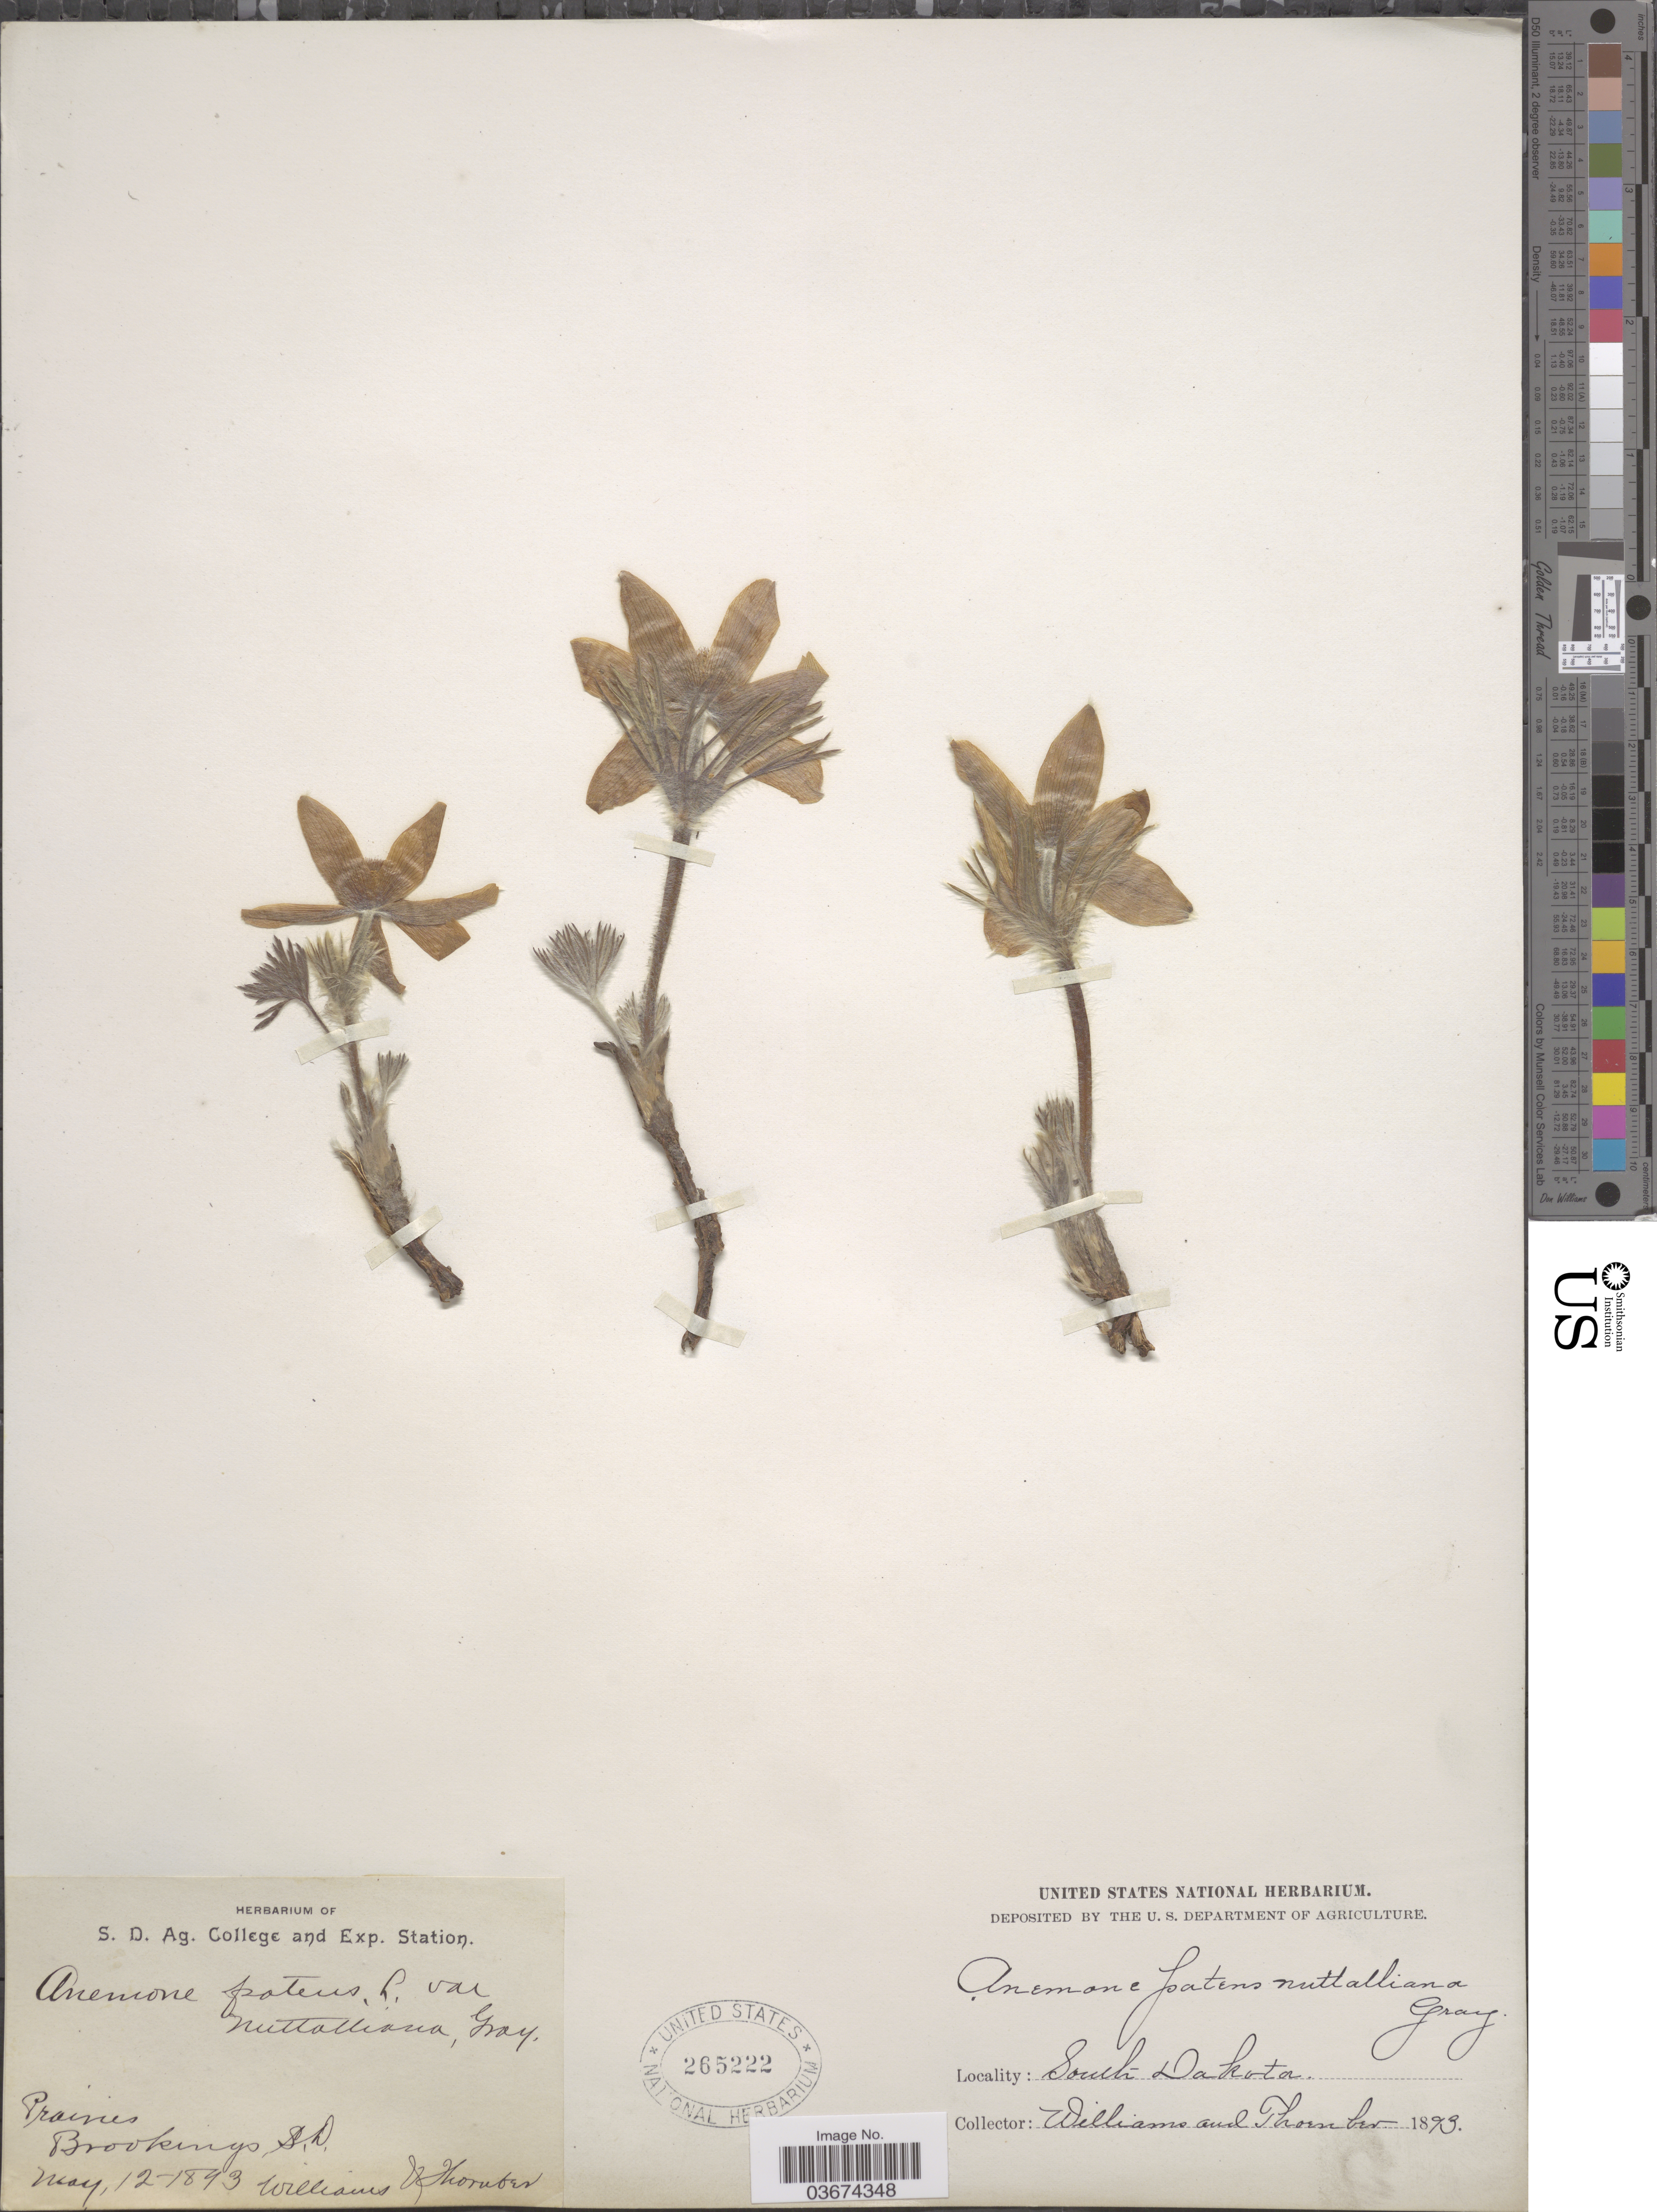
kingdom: Plantae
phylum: Tracheophyta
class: Magnoliopsida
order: Ranunculales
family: Ranunculaceae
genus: Pulsatilla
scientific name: Pulsatilla nuttalliana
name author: (DC.) Bercht. & J. Presl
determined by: Strong, Mark T., (BOT), Smithsonian Institution - National Museum of Natural History (UNITED STATES)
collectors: -- Williams & -. Thornber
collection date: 1893-05-12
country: United States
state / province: South Dakota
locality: Brookings.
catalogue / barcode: US 265222